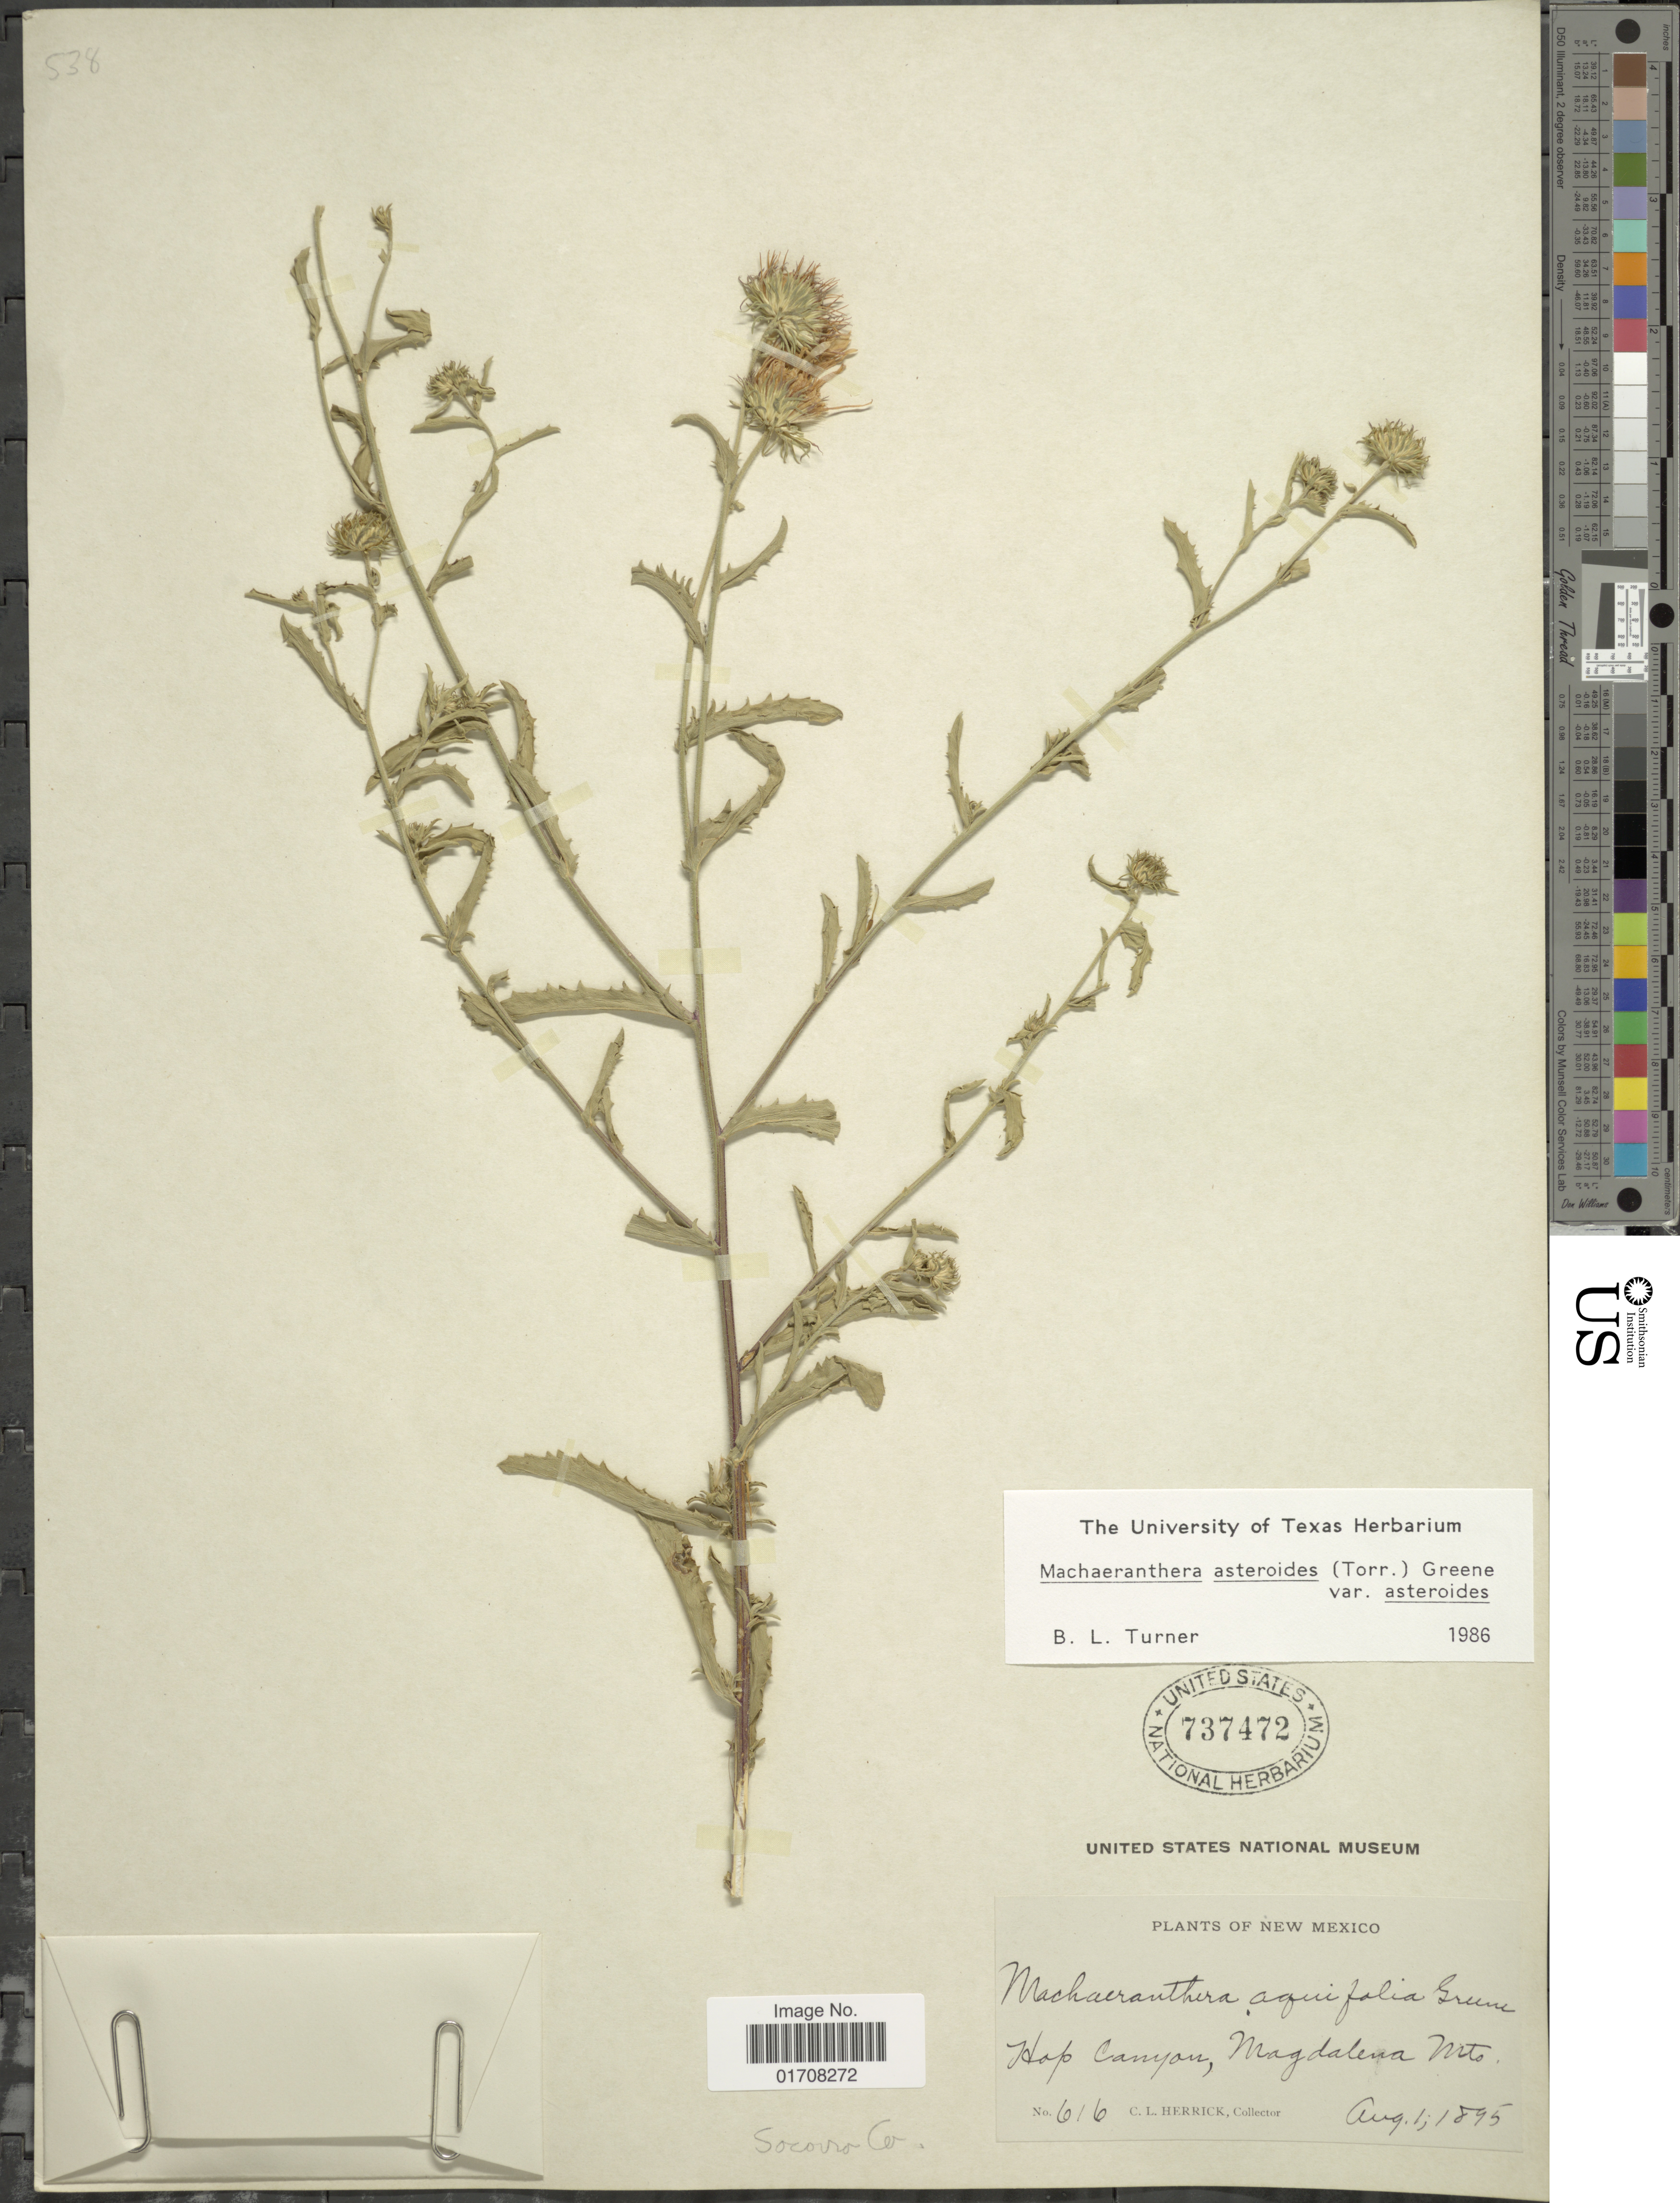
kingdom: Plantae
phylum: Tracheophyta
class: Magnoliopsida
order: Asterales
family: Asteraceae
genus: Machaeranthera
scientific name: Machaeranthera asteroides var. asteroides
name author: (Torr.) Greene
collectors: C. Herrick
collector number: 616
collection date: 1895-08-01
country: United States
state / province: New Mexico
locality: Hap Canyon, Magdalena Mts., Socorro Co.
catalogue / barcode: US 737472